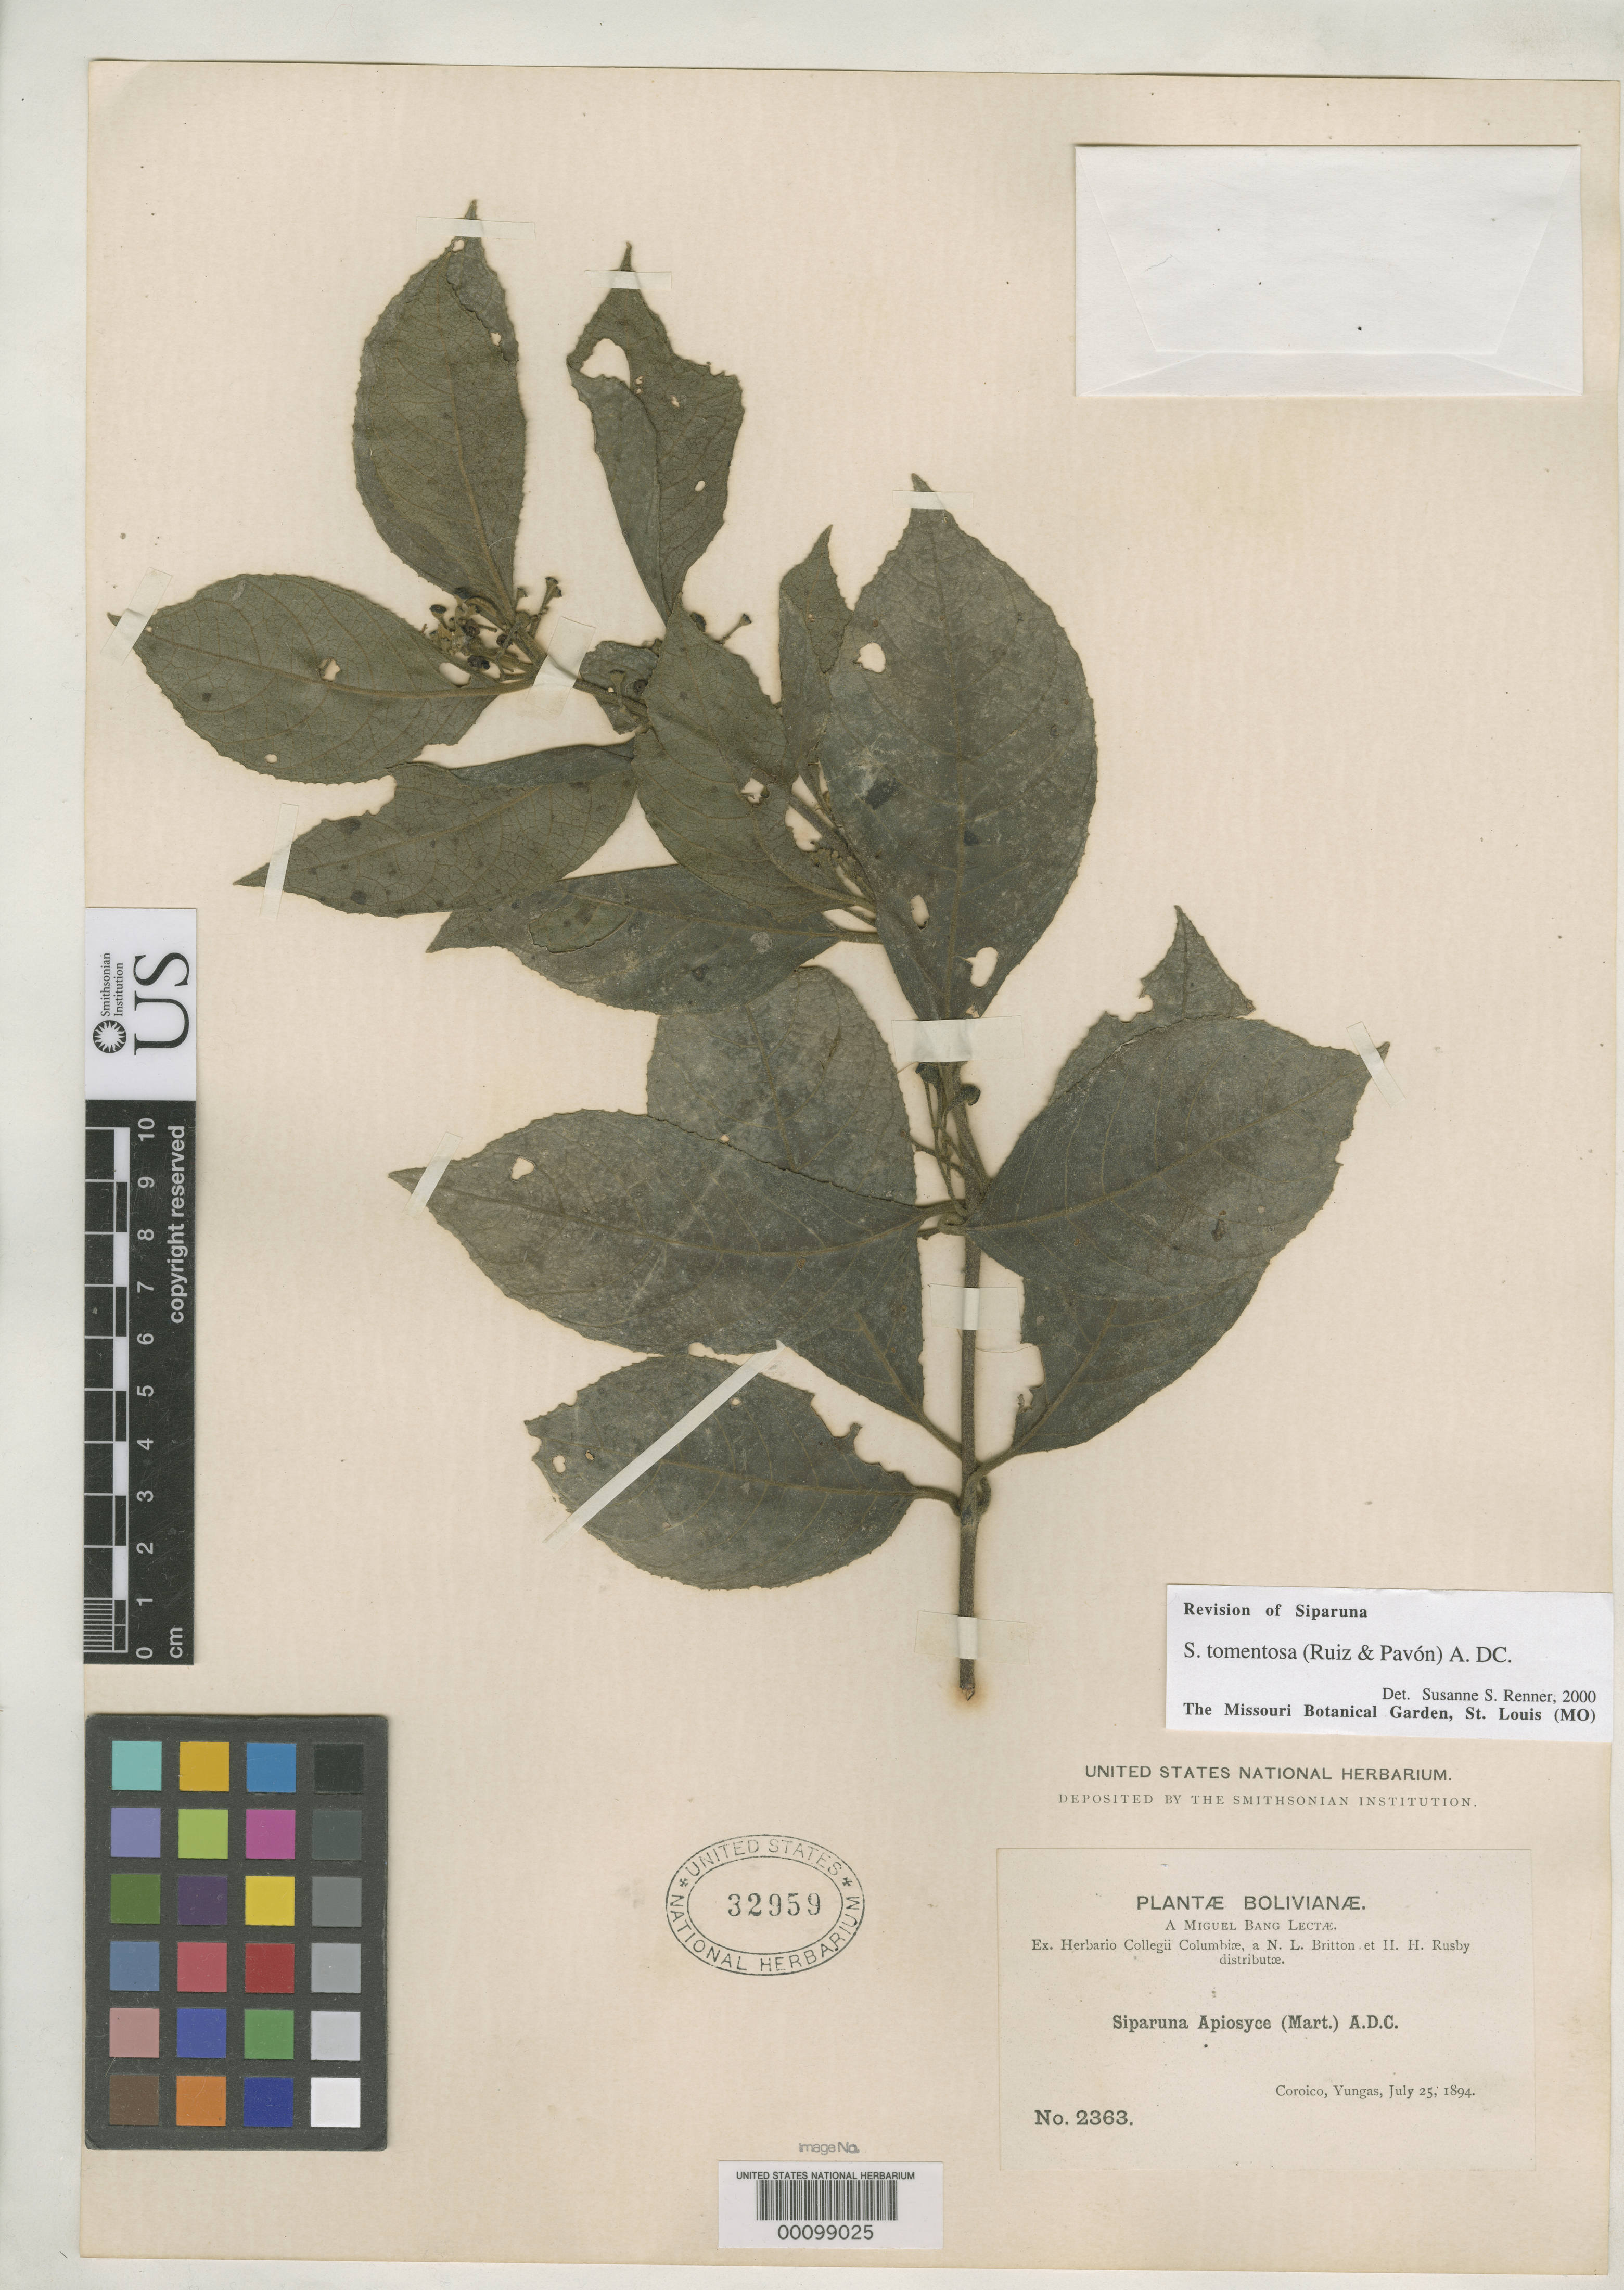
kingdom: Plantae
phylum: Tracheophyta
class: Magnoliopsida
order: Laurales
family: Siparunaceae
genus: Siparuna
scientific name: Siparuna chrysantha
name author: Perkins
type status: Isotype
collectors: M. Bang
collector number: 2363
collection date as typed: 25 Jul 1894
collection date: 1894-07-25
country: Bolivia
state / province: La Paz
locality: Coroico.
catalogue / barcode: US 32959